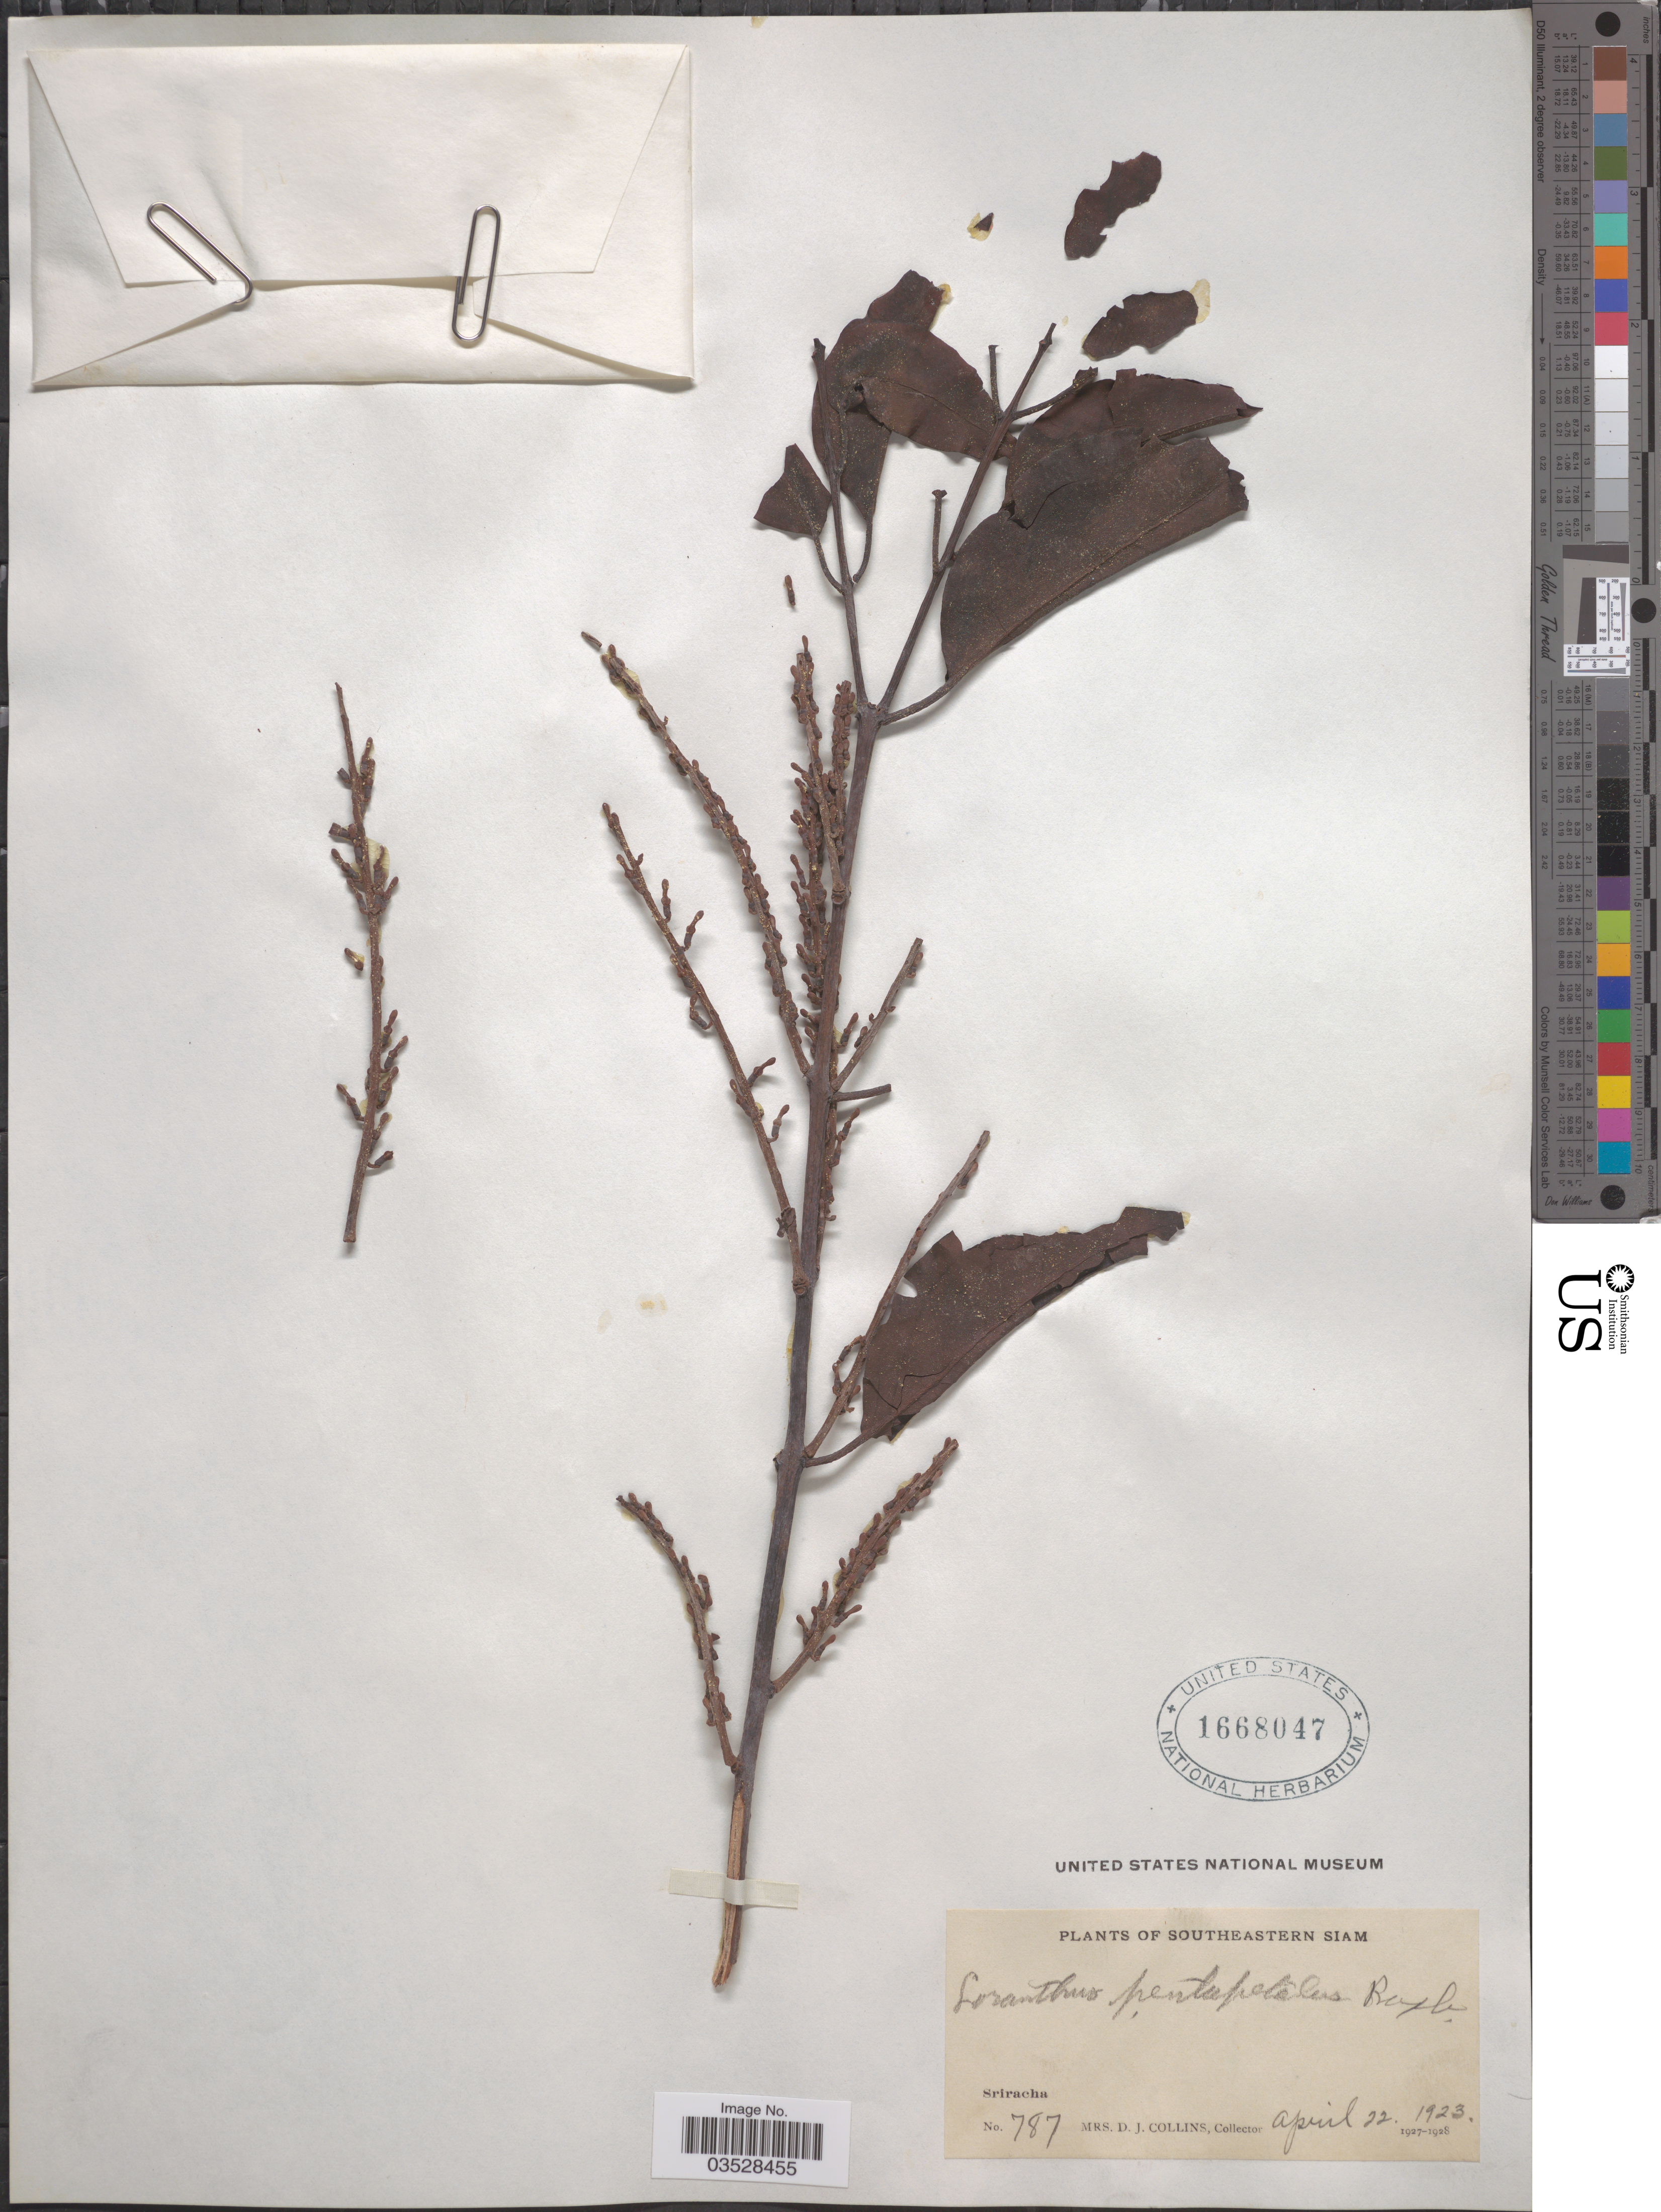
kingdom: Plantae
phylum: Tracheophyta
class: Magnoliopsida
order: Santalales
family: Loranthaceae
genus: Loranthus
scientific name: Loranthus pentapetalus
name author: Roxb.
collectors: Mrs. D. J. Collins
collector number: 787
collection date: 1923-04-22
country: Thailand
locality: Southeastern Siam. Sriracha.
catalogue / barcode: US 1668047